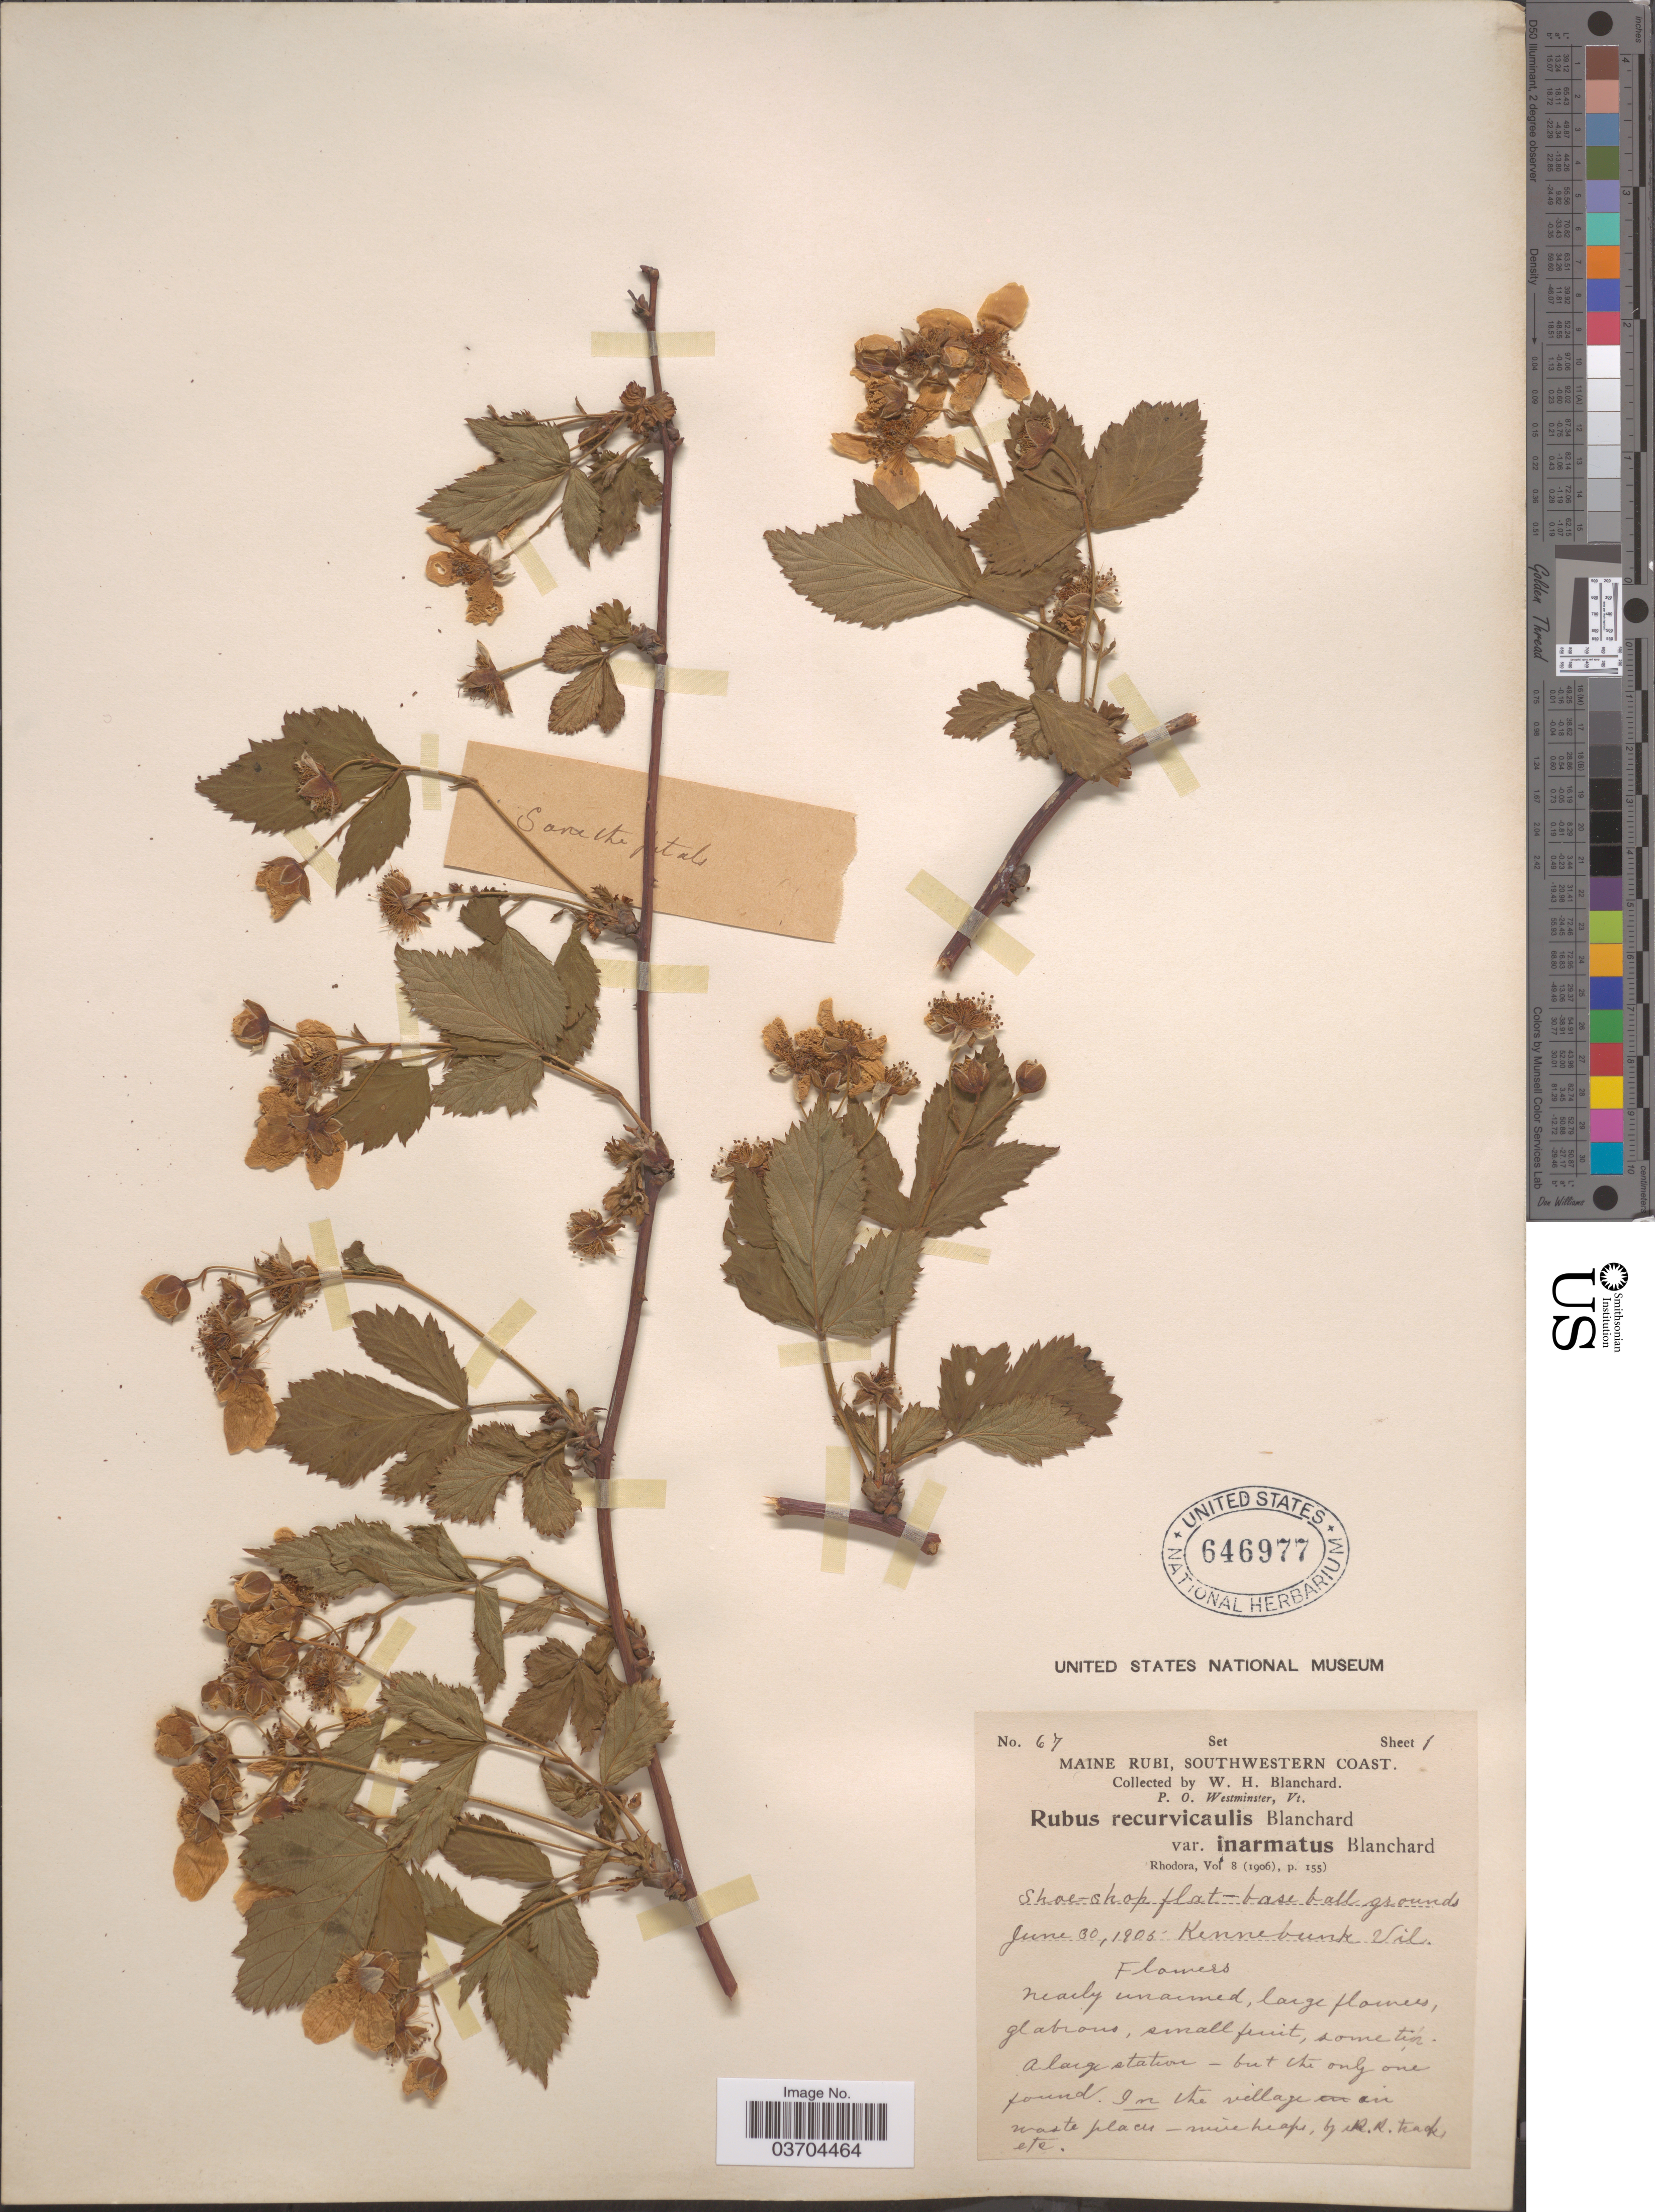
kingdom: Plantae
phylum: Tracheophyta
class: Magnoliopsida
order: Rosales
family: Rosaceae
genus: Rubus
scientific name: Rubus canadensis x R. procumbens Muhl.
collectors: W. H. Blanchard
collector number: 67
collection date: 1905-06-30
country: United States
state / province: Maine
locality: Maine Rubi, Southwestern coast. Shoe-shop flat-baseball grounds. Kennebunk Vil. In the village in waste places.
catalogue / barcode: US 646977